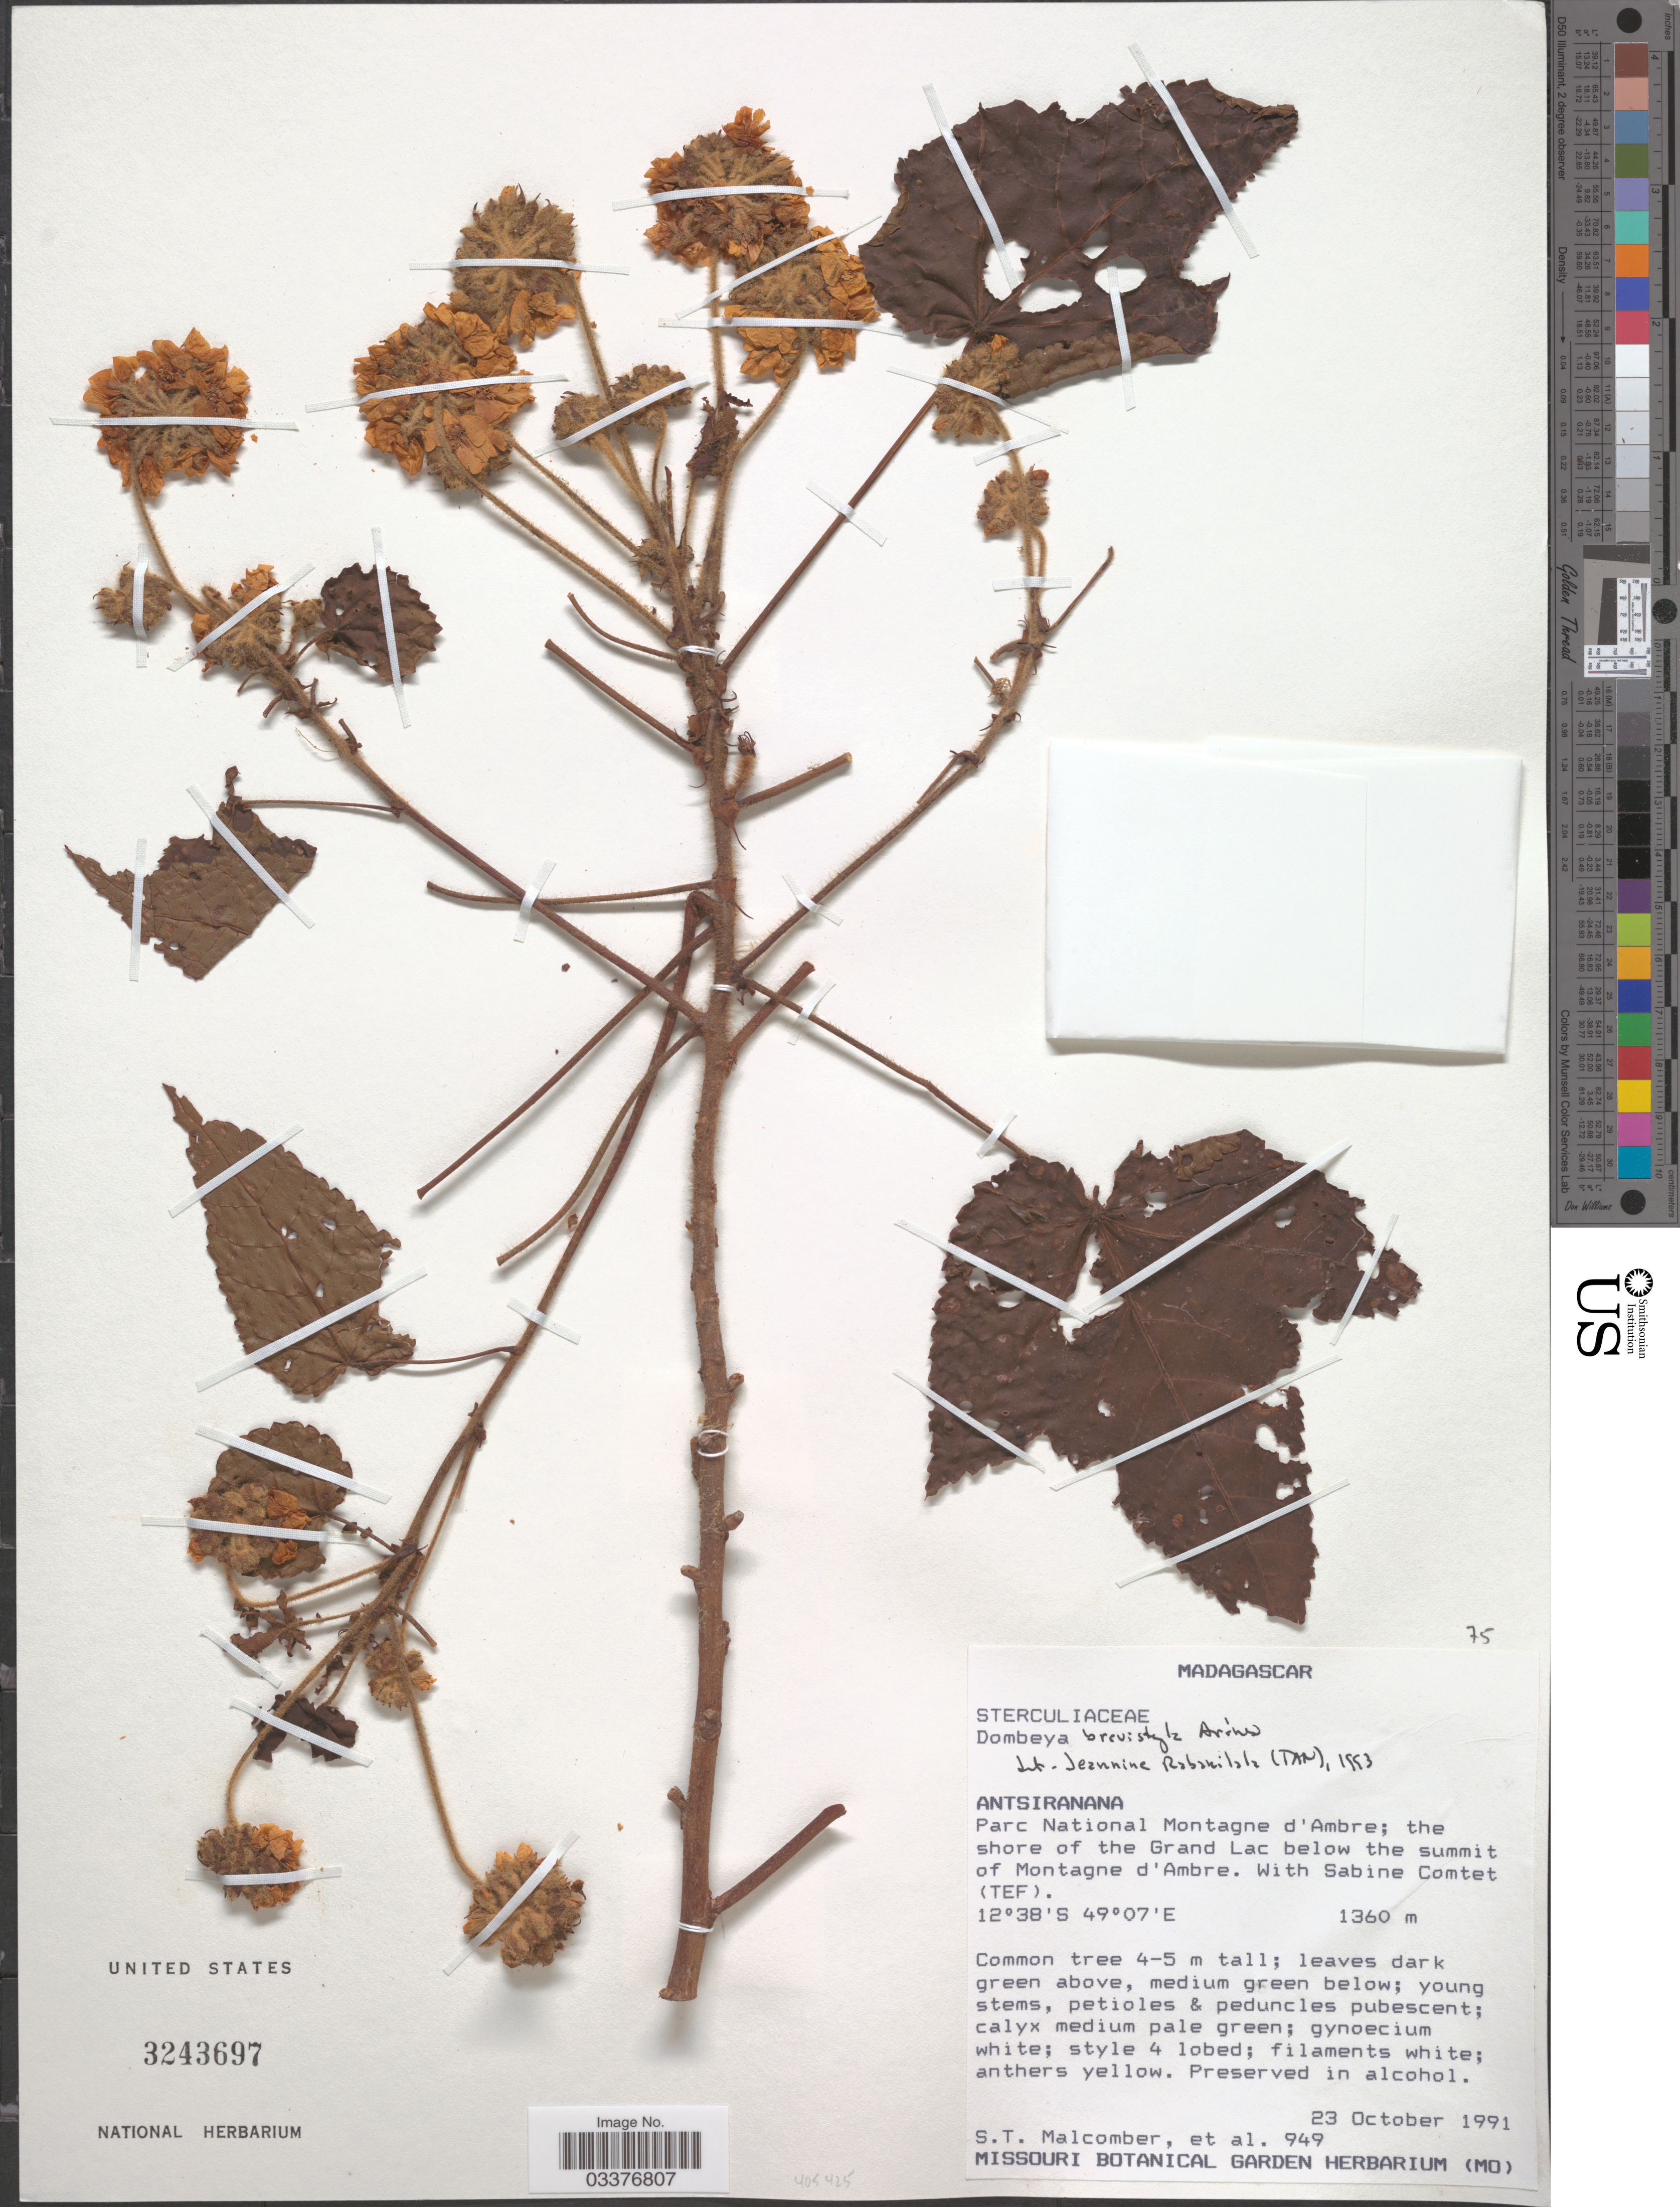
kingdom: Plantae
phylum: Tracheophyta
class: Magnoliopsida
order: Malvales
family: Malvaceae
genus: Dombeya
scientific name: Dombeya brevistyla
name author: Arènes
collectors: S. T. Malcomber & S. Comtet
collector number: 949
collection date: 1991-10-23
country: Madagascar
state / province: Diana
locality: Parc National Montagne d'Ambre; the shore of the Grand Lac below the summit of Montagne d'Ambre.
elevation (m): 1360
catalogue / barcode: US 3243697